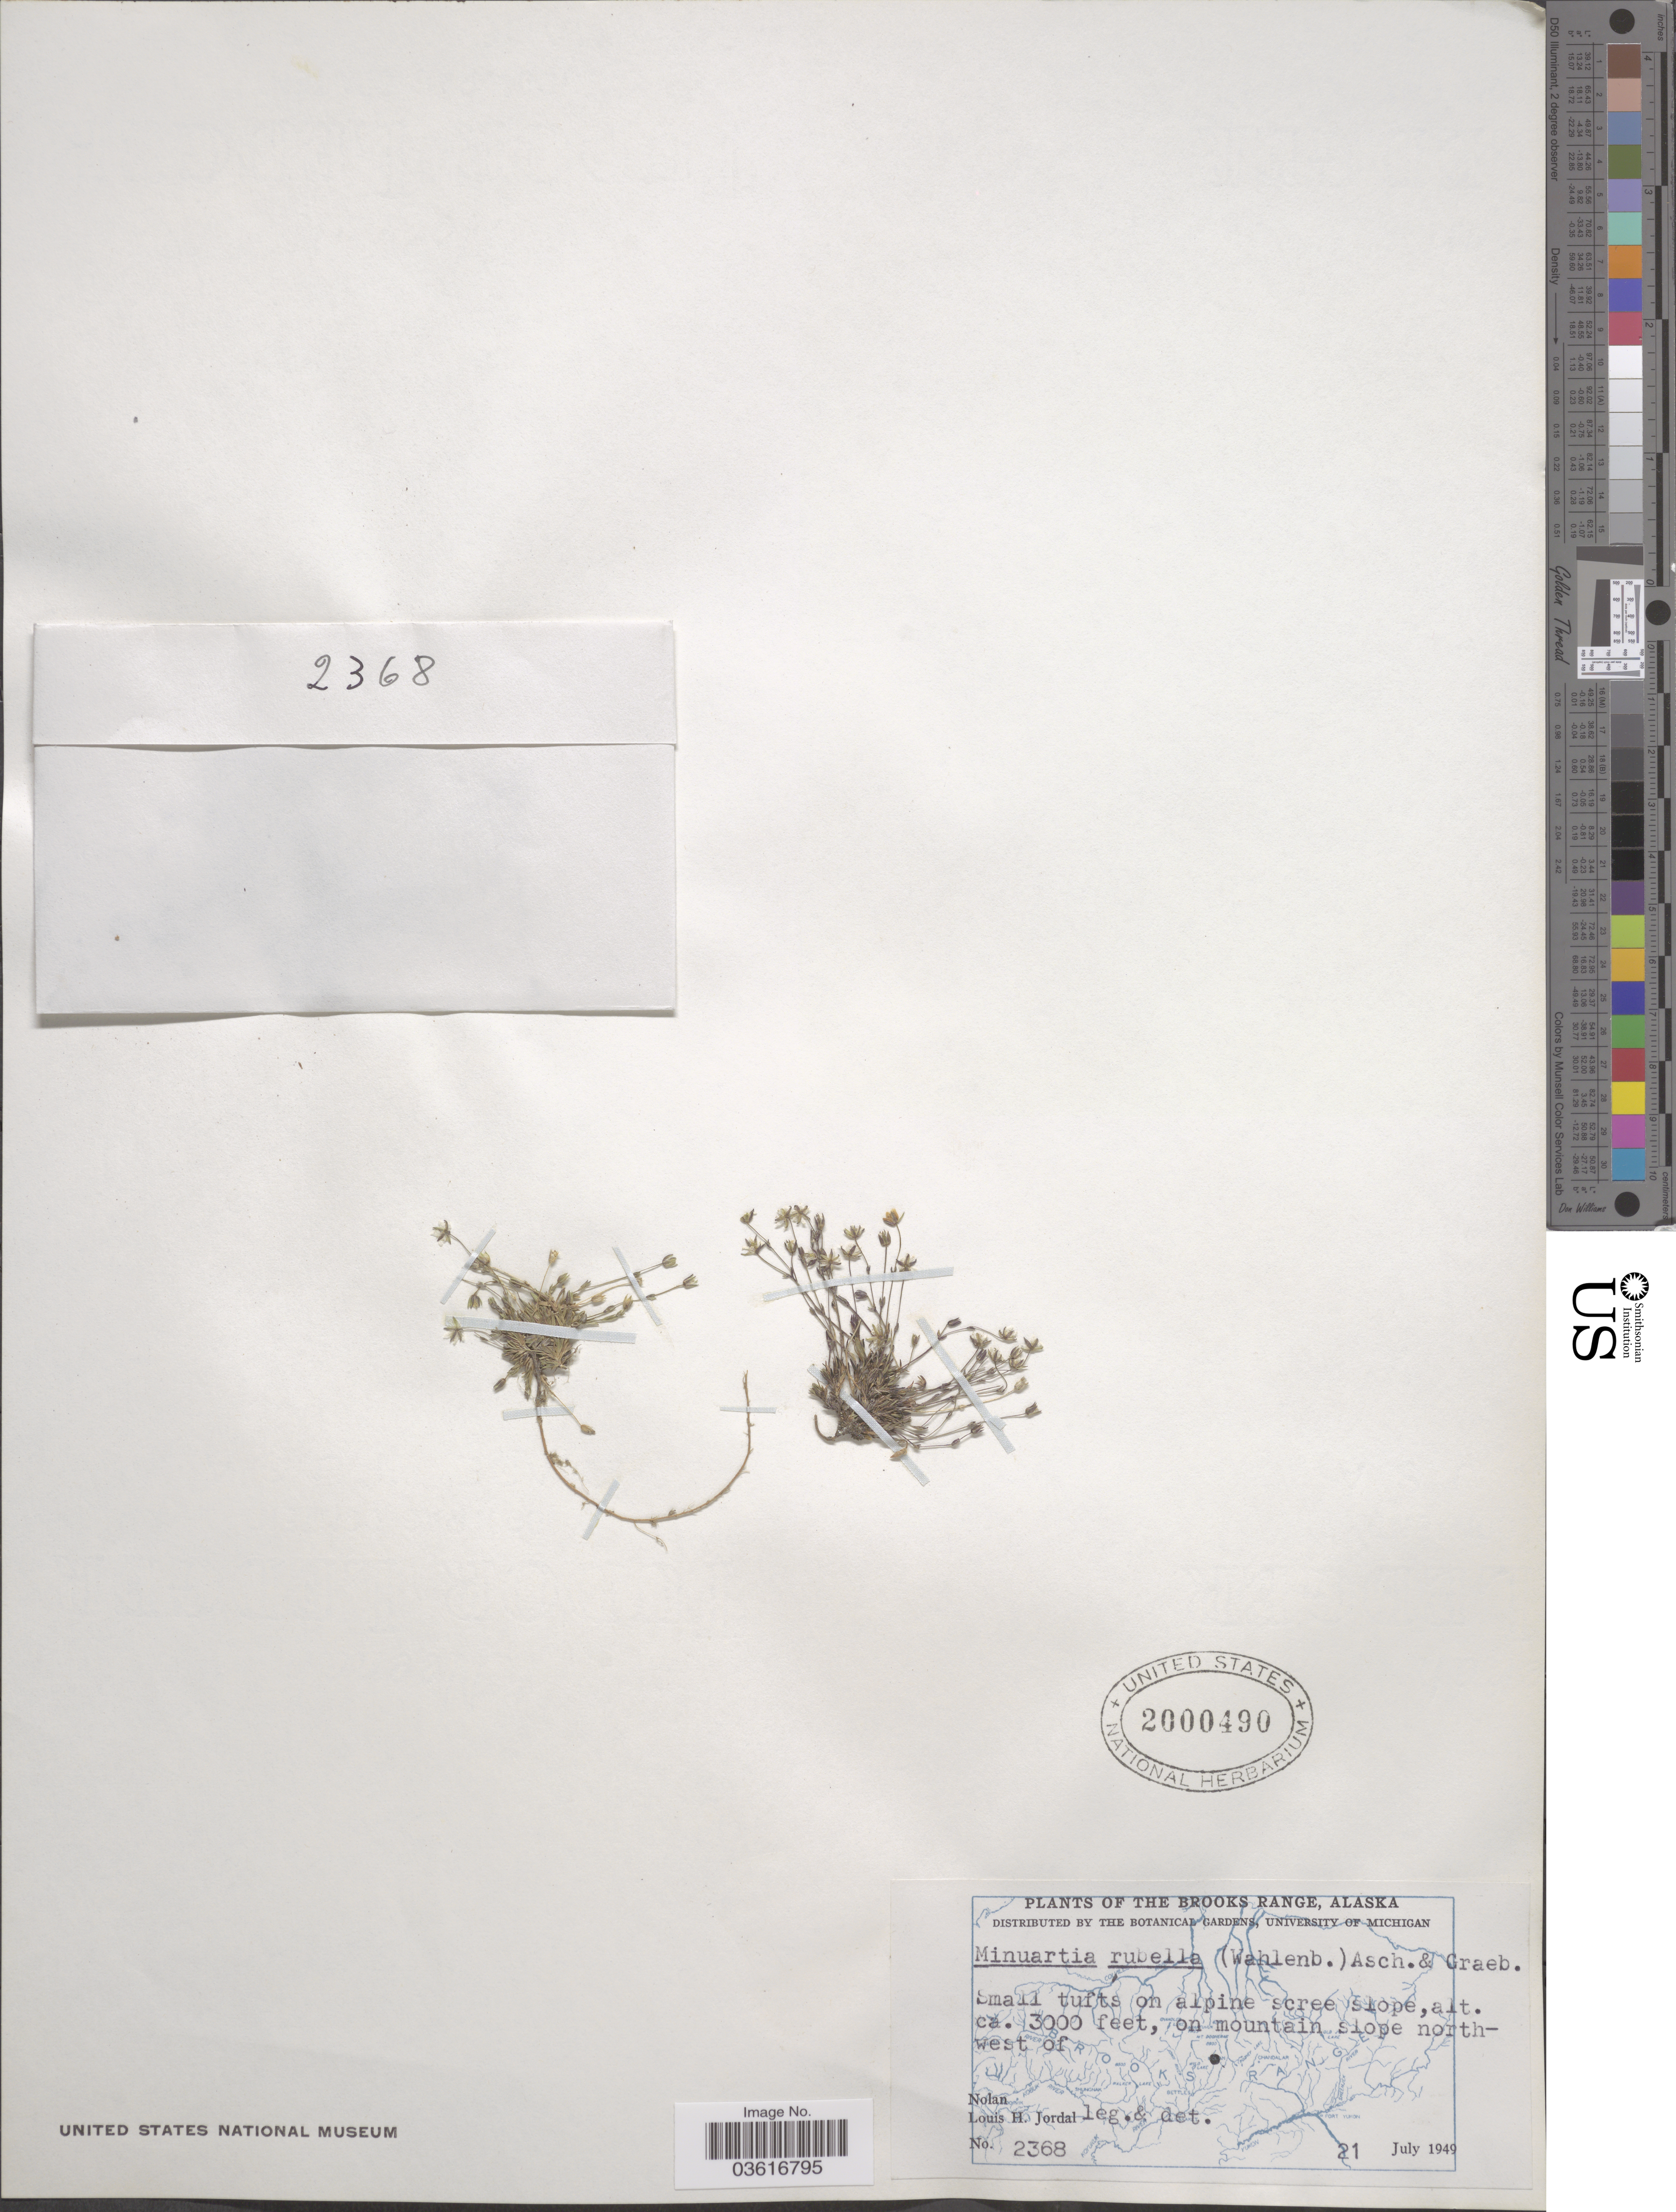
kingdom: Plantae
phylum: Tracheophyta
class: Magnoliopsida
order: Caryophyllales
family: Caryophyllaceae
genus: Minuartia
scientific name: Minuartia rubella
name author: (Wahlenb.) Hiern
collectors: L. Jordal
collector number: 2368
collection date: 1949-07-21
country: United States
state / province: Alaska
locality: Brooks Range. On mountain slope northwest of Nolan.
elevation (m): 914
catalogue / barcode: US 2000490